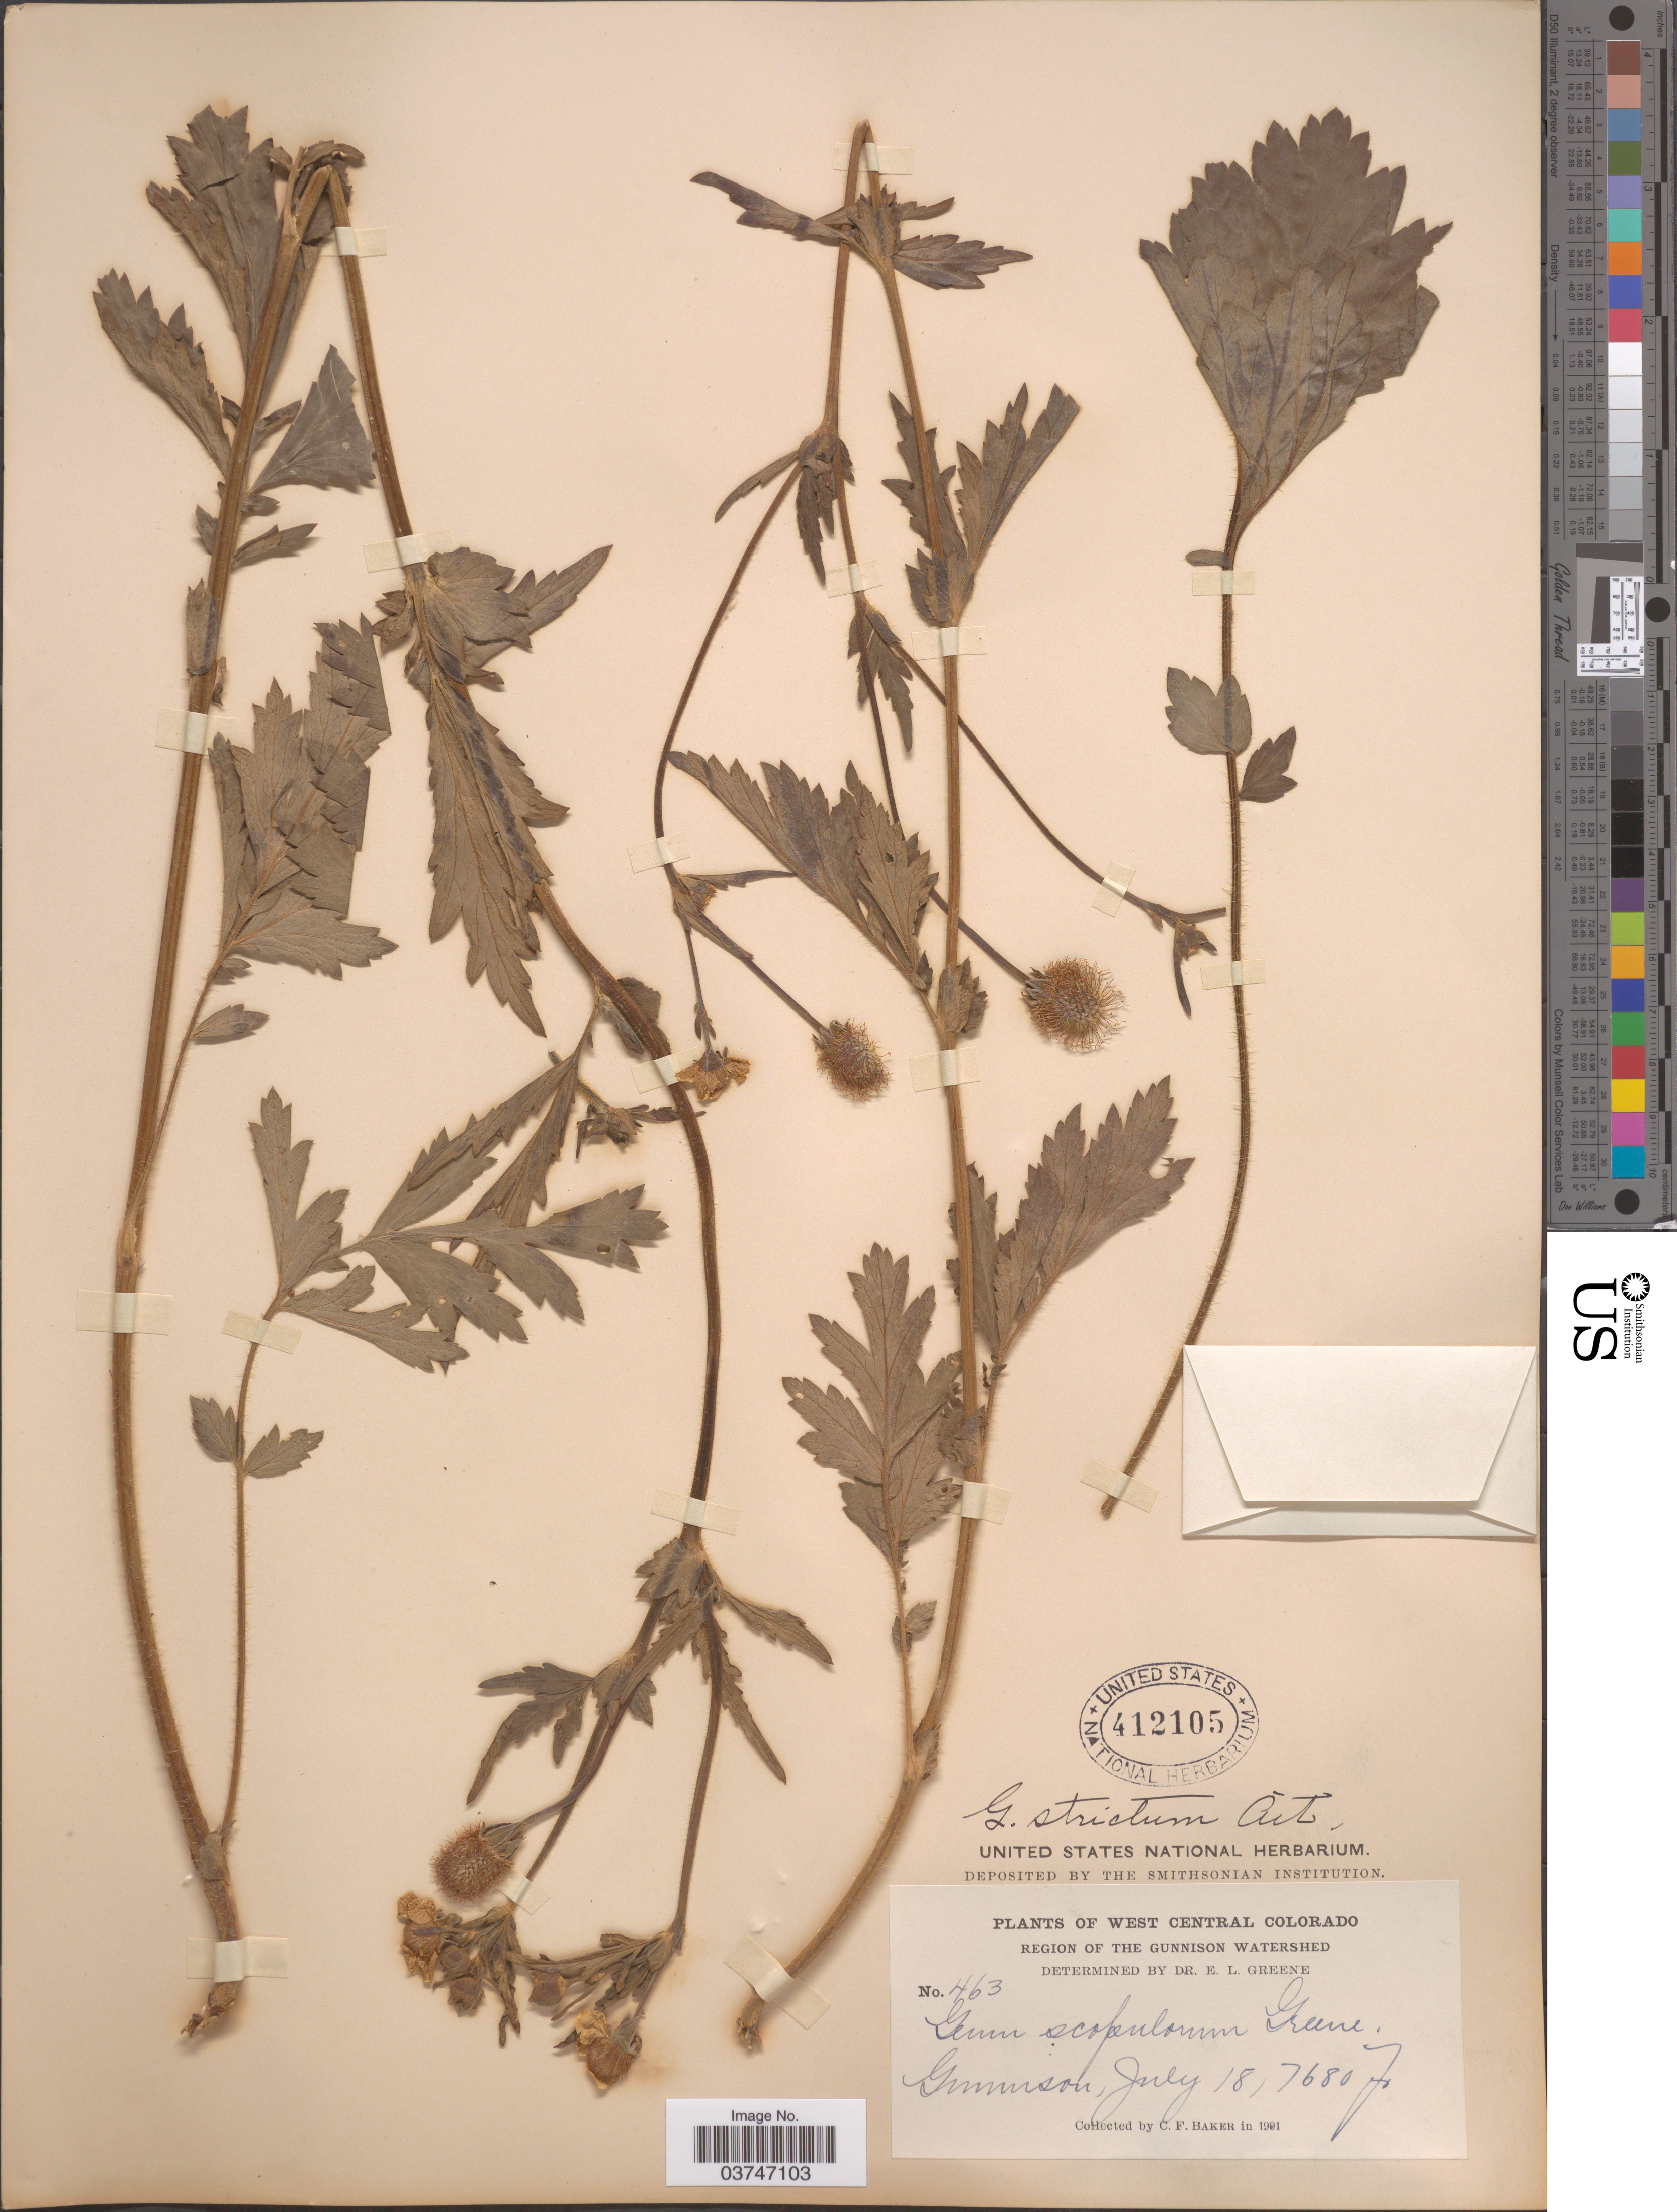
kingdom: Plantae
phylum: Tracheophyta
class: Magnoliopsida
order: Rosales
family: Rosaceae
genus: Geum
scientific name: Geum aleppicum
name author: Jacq.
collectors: C. F. Baker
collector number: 463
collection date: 1901-07-18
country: United States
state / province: Colorado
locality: West Central Colorado. Region of the Gunnison Watershed. Gunnison.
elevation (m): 2341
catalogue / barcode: US 412105